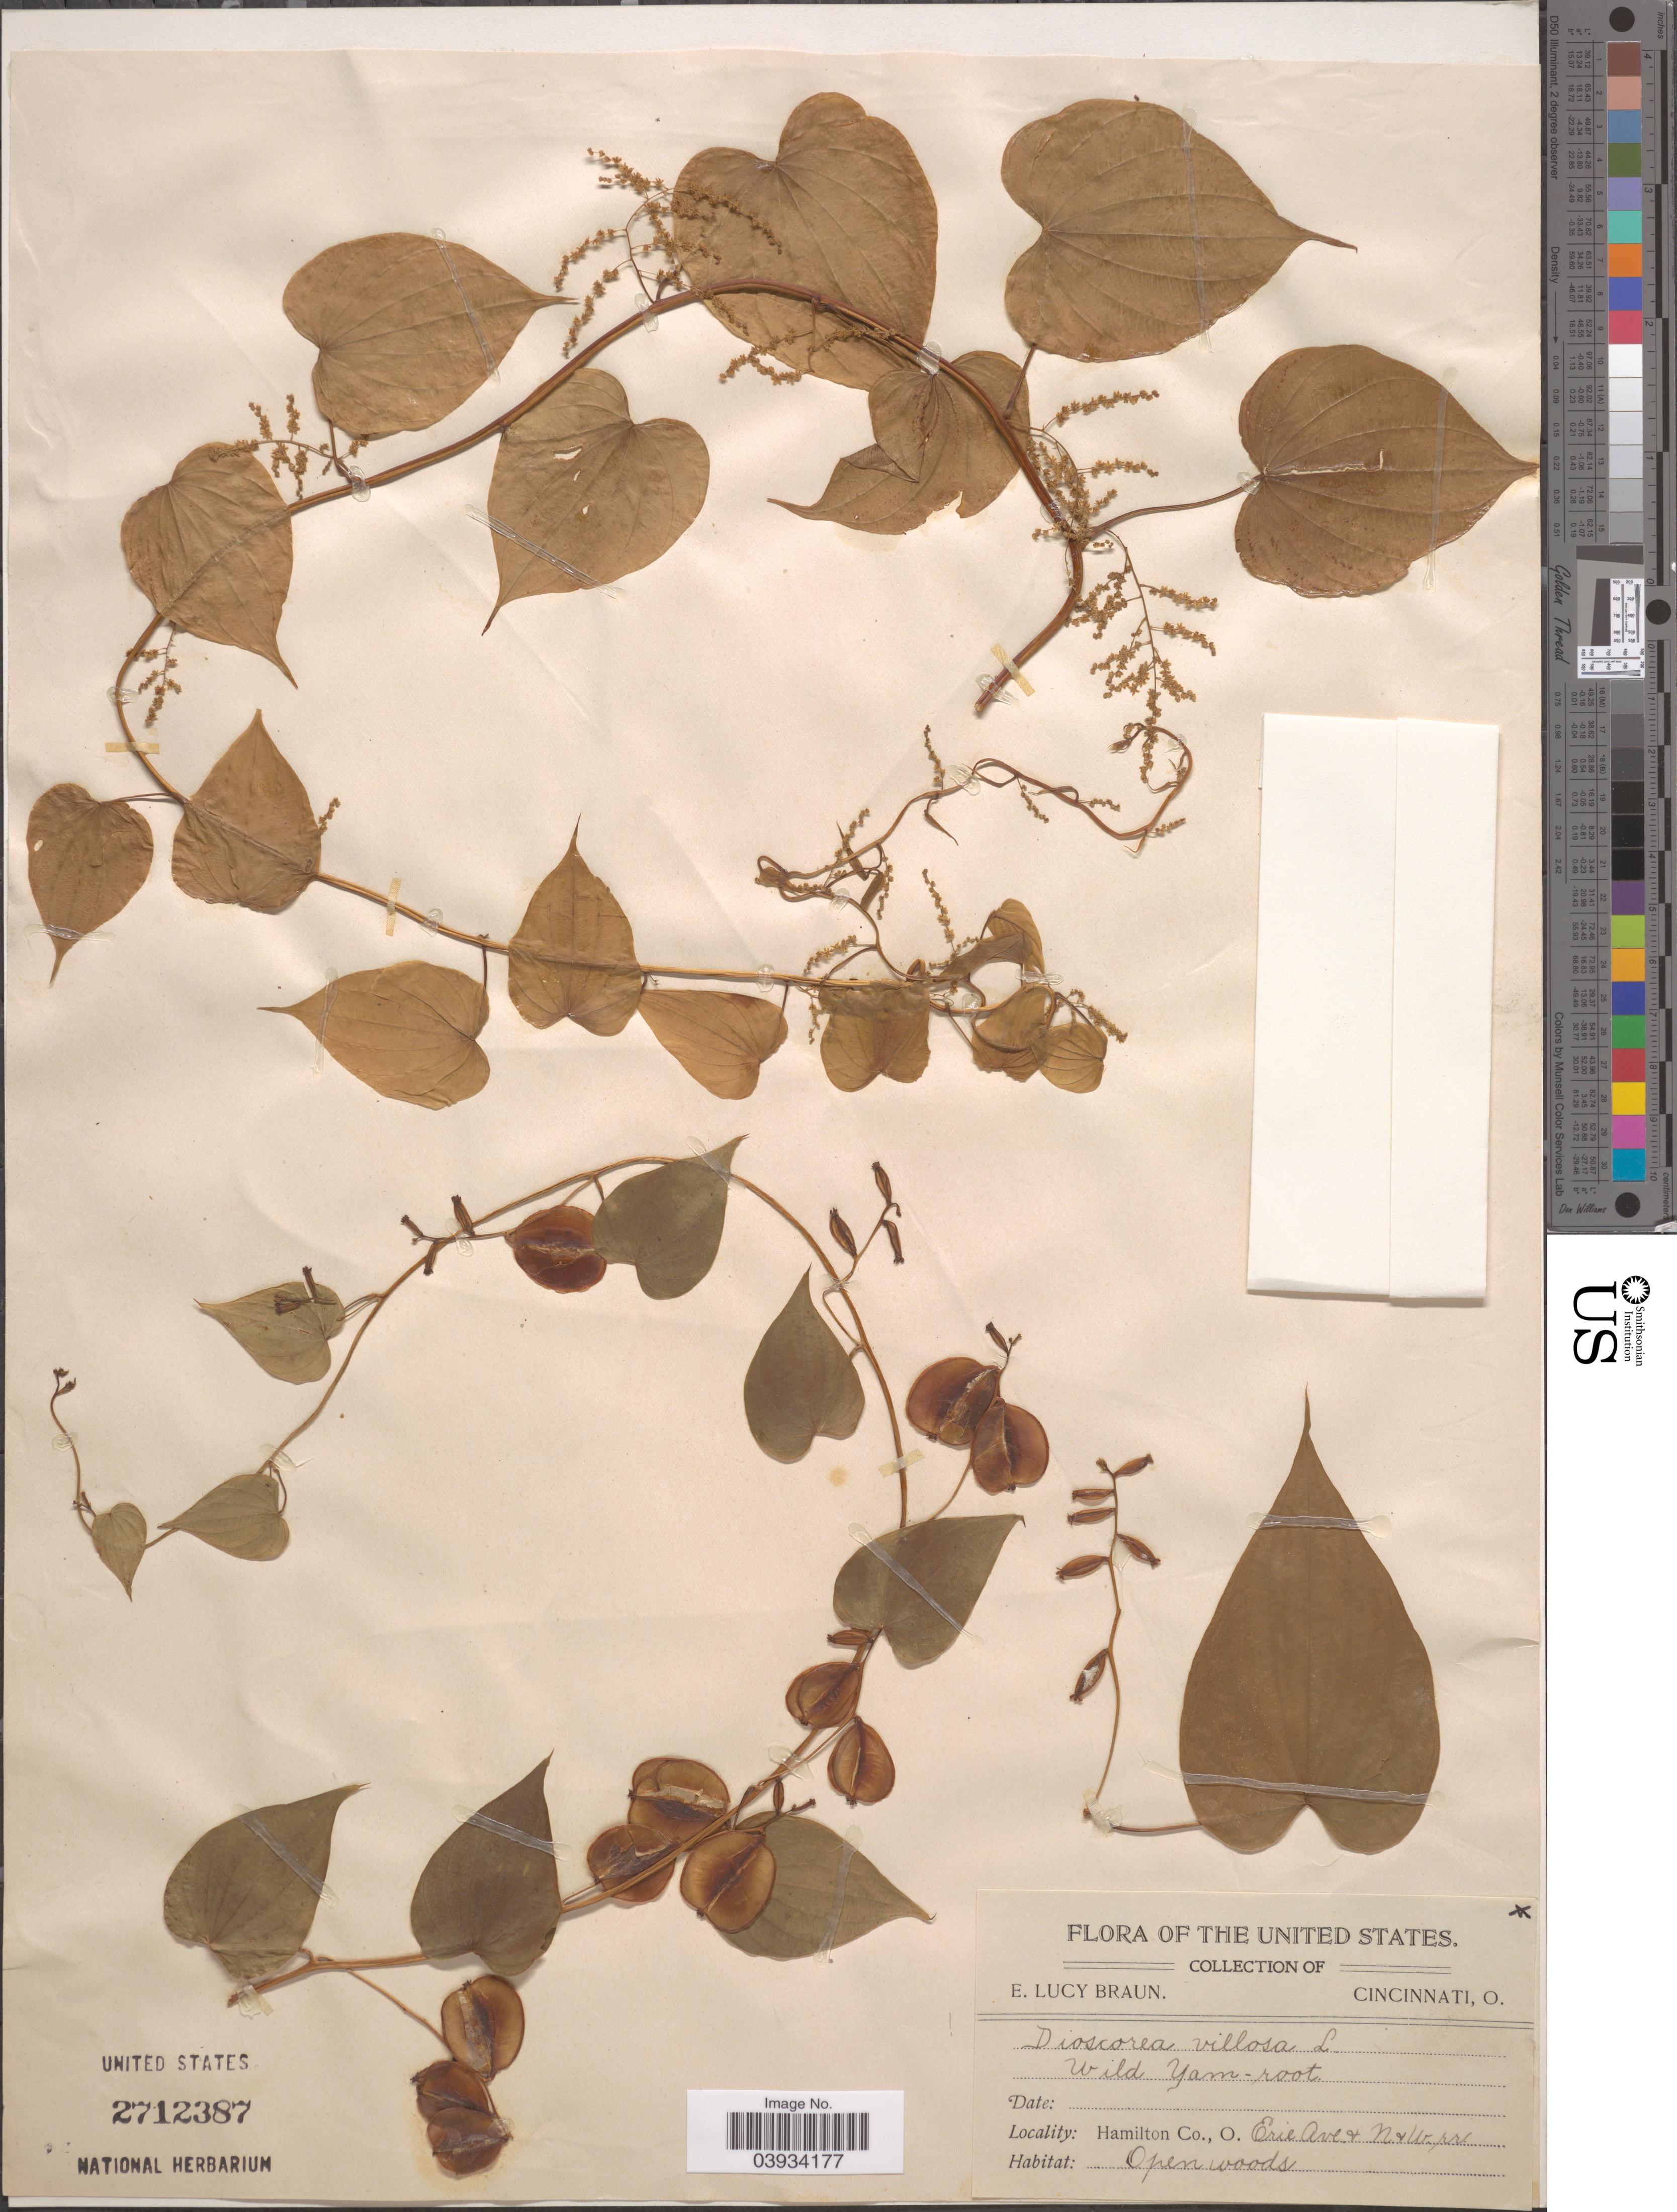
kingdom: Plantae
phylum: Tracheophyta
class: Liliopsida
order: Dioscoreales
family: Dioscoreaceae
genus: Dioscorea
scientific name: Dioscorea villosa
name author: L.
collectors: E. L. Braun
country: United States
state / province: Ohio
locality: Hamilton Co., Erie Ave & N&W rr.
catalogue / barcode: US 2712387